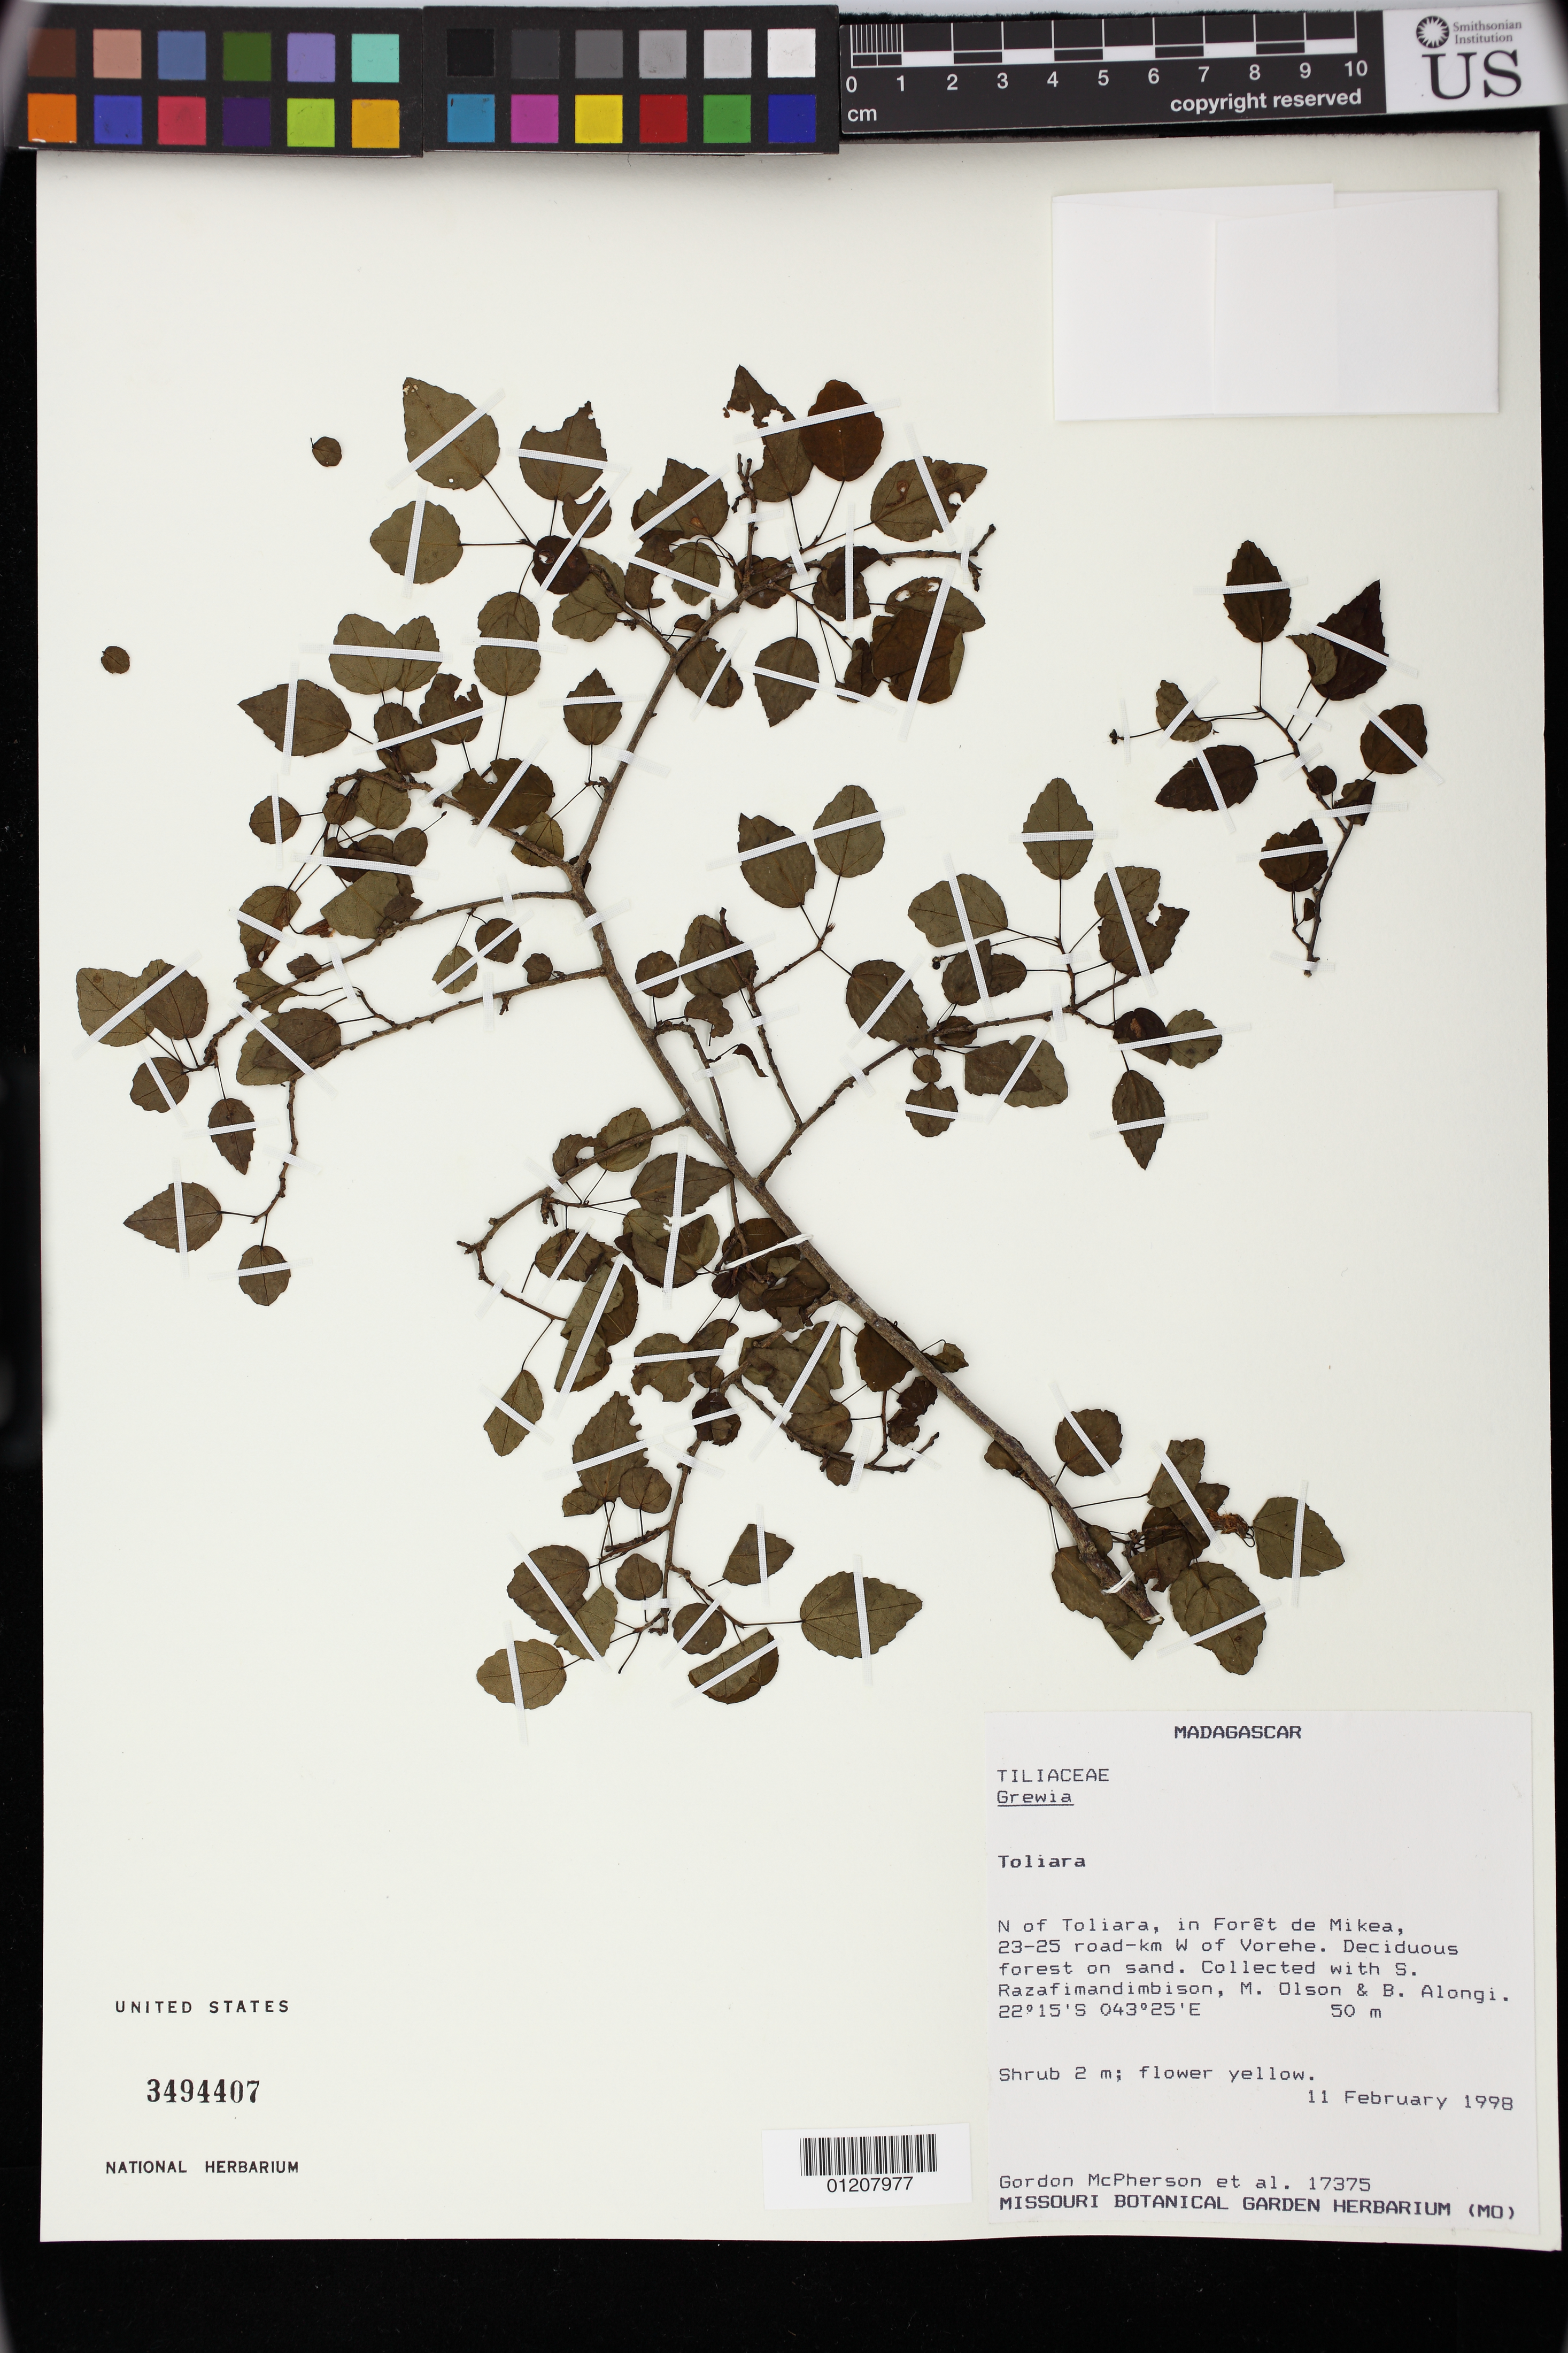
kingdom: Plantae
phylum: Tracheophyta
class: Magnoliopsida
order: Malvales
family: Malvaceae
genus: Grewia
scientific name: Grewia calvata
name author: Baker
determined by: Jourdain-Fievet, L.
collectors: G. D. McPherson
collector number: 17375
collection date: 1998-02-11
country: Madagascar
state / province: Atsimo-Andrefana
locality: Toliara. N of Toliara, in Foret de Mikea, 23-25 road-km W of Vorehe.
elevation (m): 50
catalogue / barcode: US 3494407